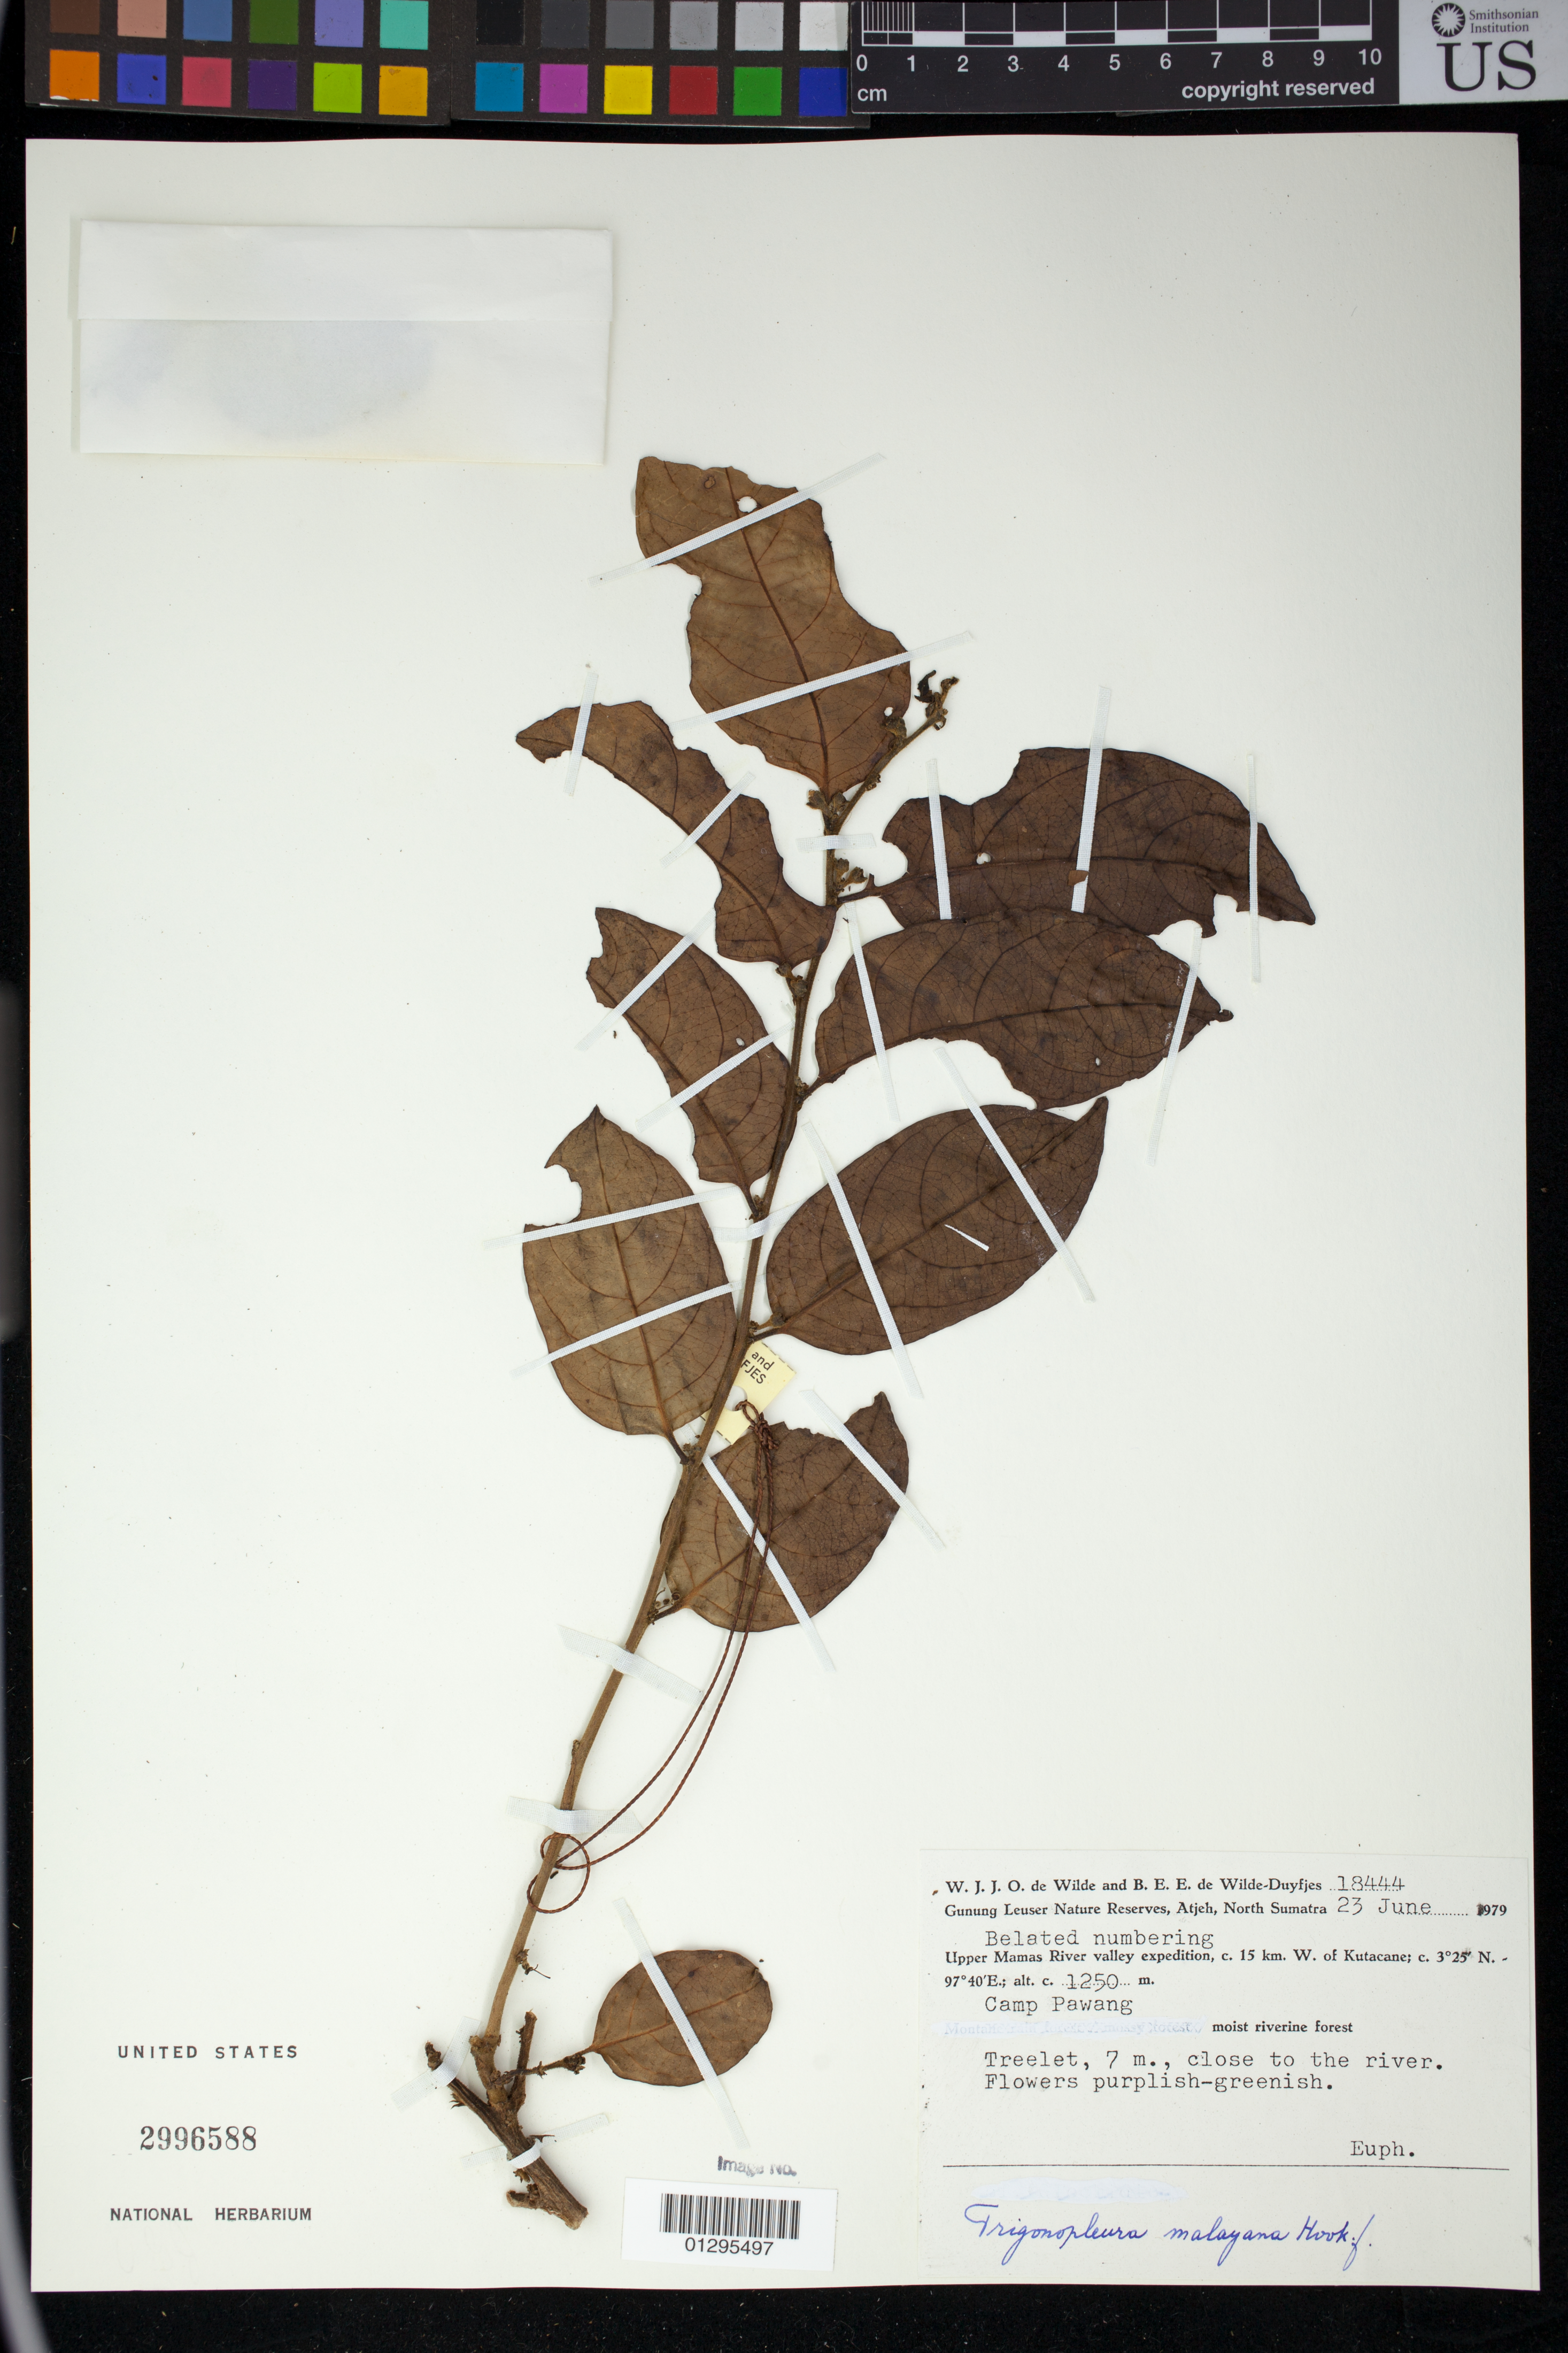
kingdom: Plantae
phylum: Tracheophyta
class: Magnoliopsida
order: Malpighiales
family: Peraceae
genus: Trigonopleura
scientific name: Trigonopleura malayana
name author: Hook. f.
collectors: W. J. de Wilde & B. E. de Wilde-Duyfjes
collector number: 18444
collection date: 1979-06-23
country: Indonesia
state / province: Sumatra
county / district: Sumatera Utara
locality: Gunung Leuser Nature Reserves, Atjeh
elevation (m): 1250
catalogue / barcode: US 2996588